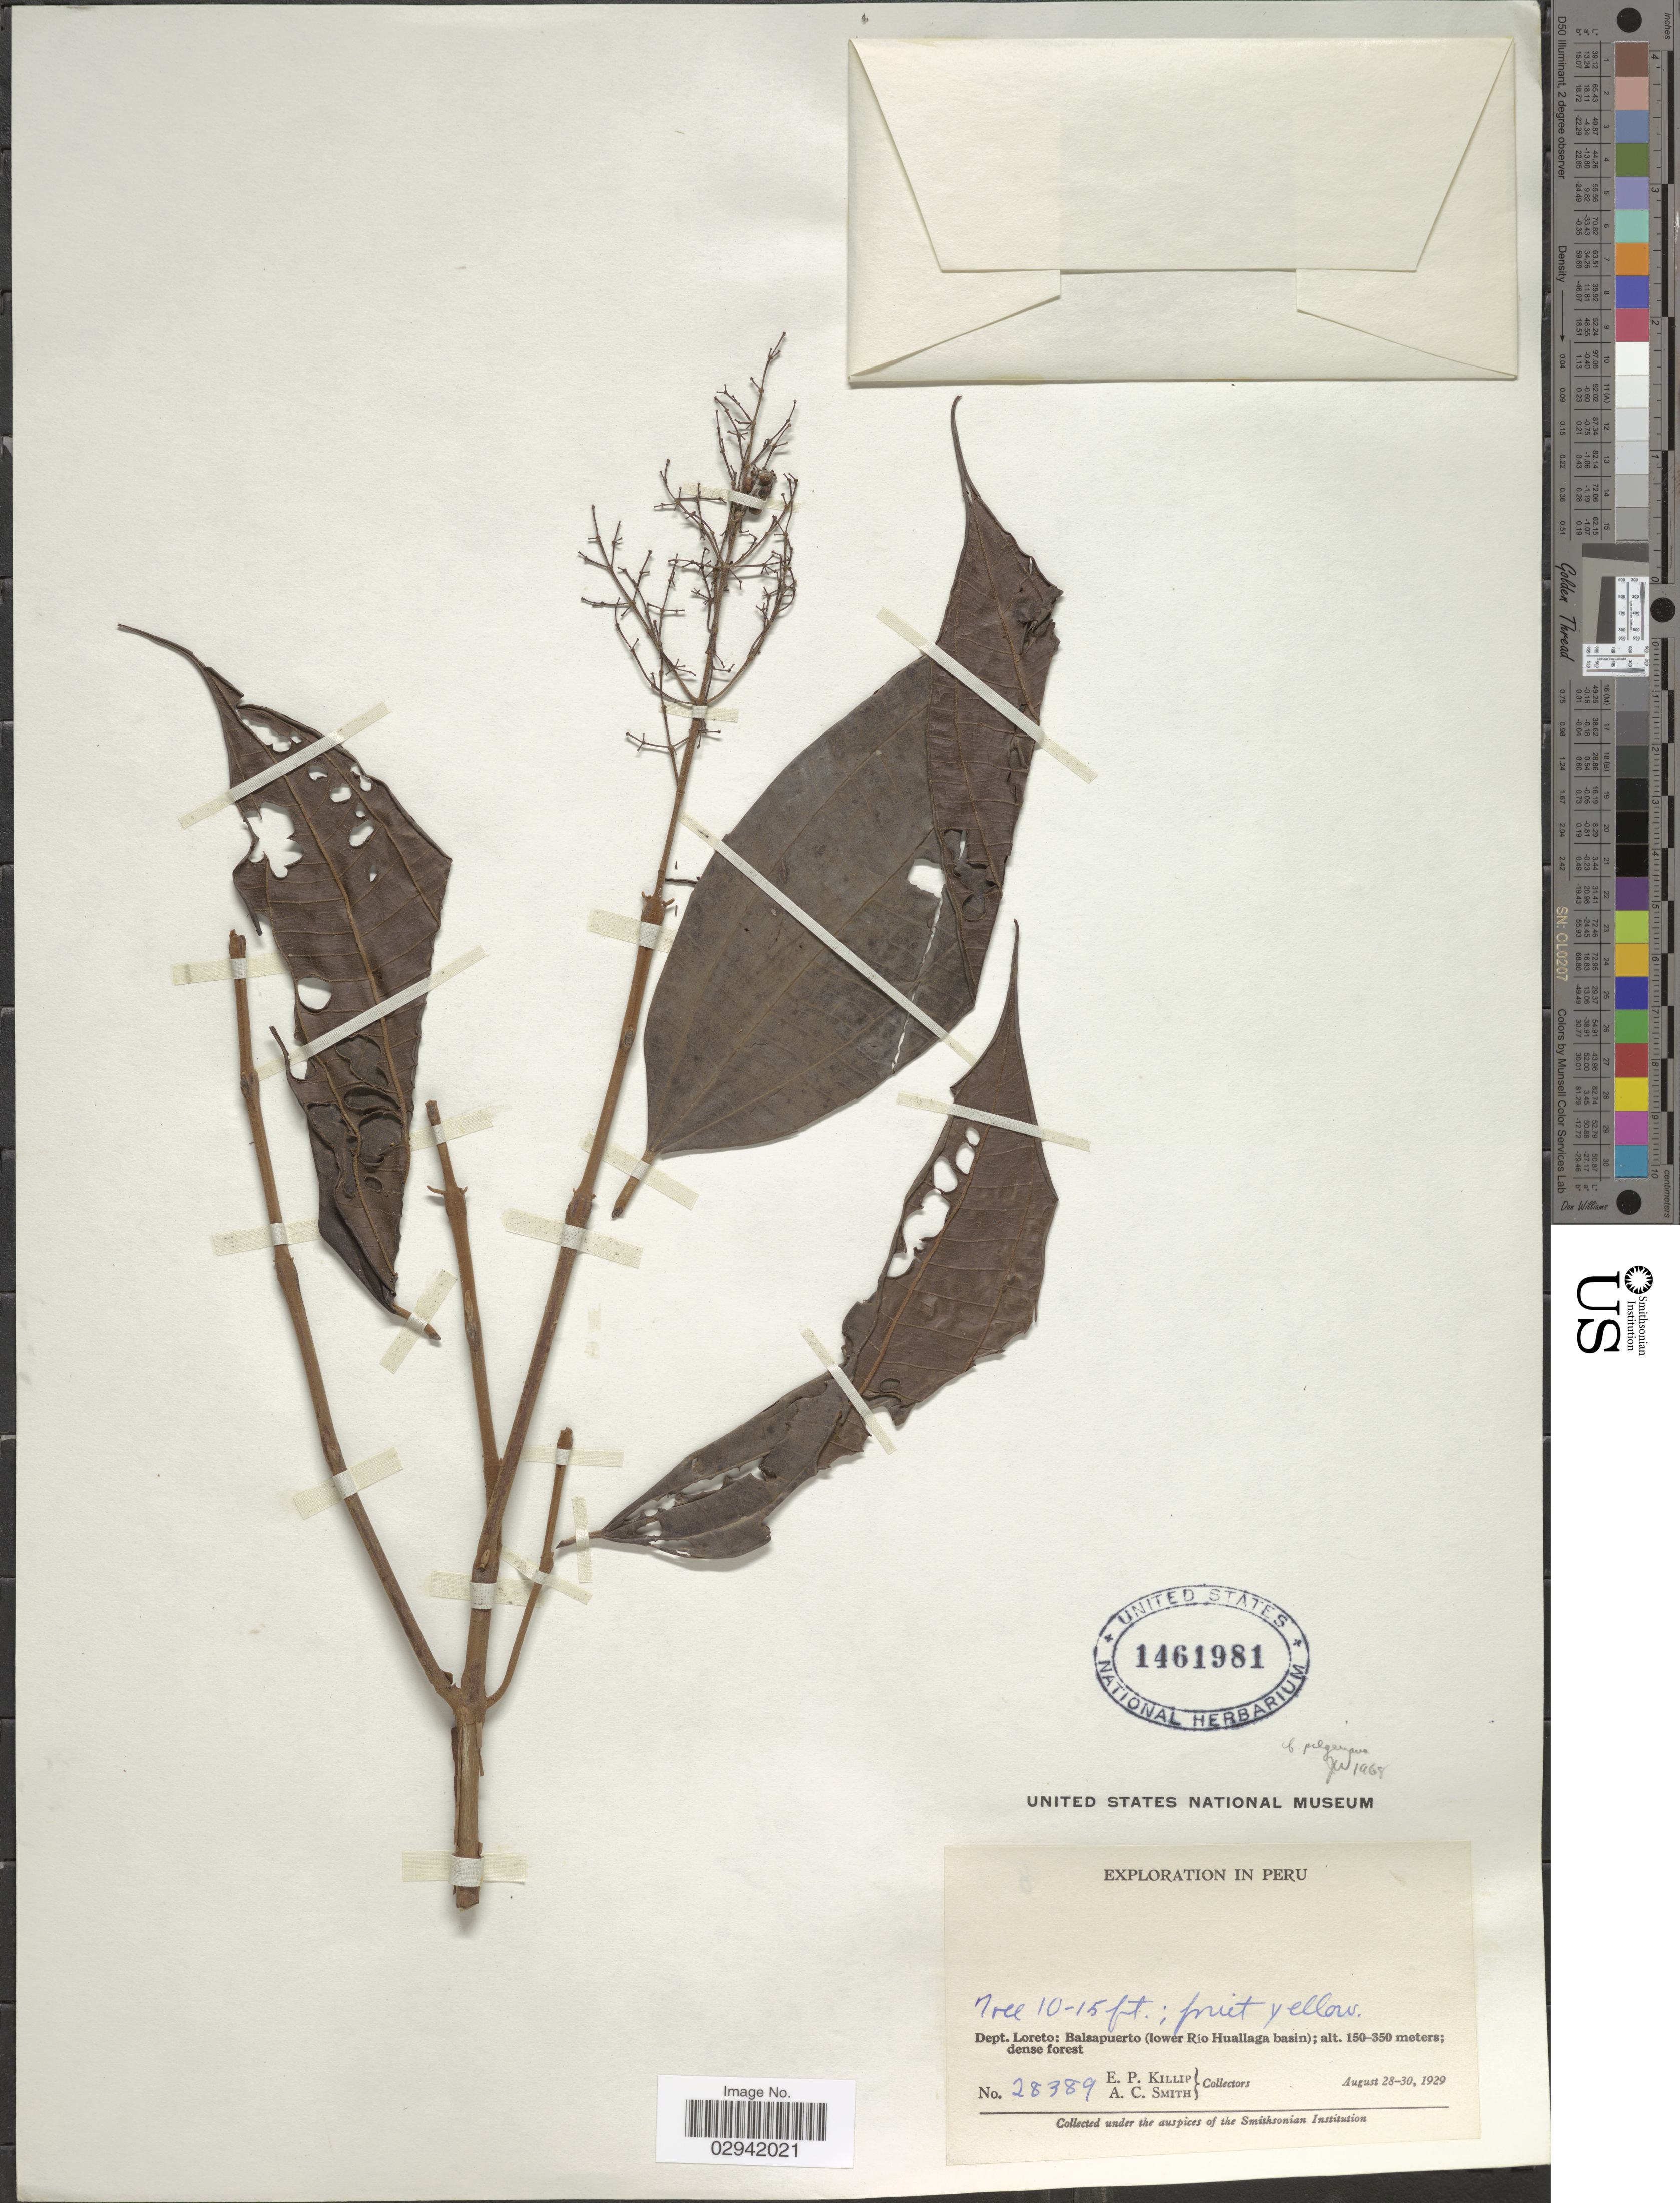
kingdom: Plantae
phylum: Tracheophyta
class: Magnoliopsida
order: Myrtales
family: Melastomataceae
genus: Miconia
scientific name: Miconia pilgeriana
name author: Ule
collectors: E. P. Killip & A. C. Smith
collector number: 28389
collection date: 1929-08-28/1929-08-30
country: Peru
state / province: Loreto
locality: Dept. Loreto: Balsapuerto (lower Río Huallaga basin).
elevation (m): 150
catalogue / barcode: US 1461981